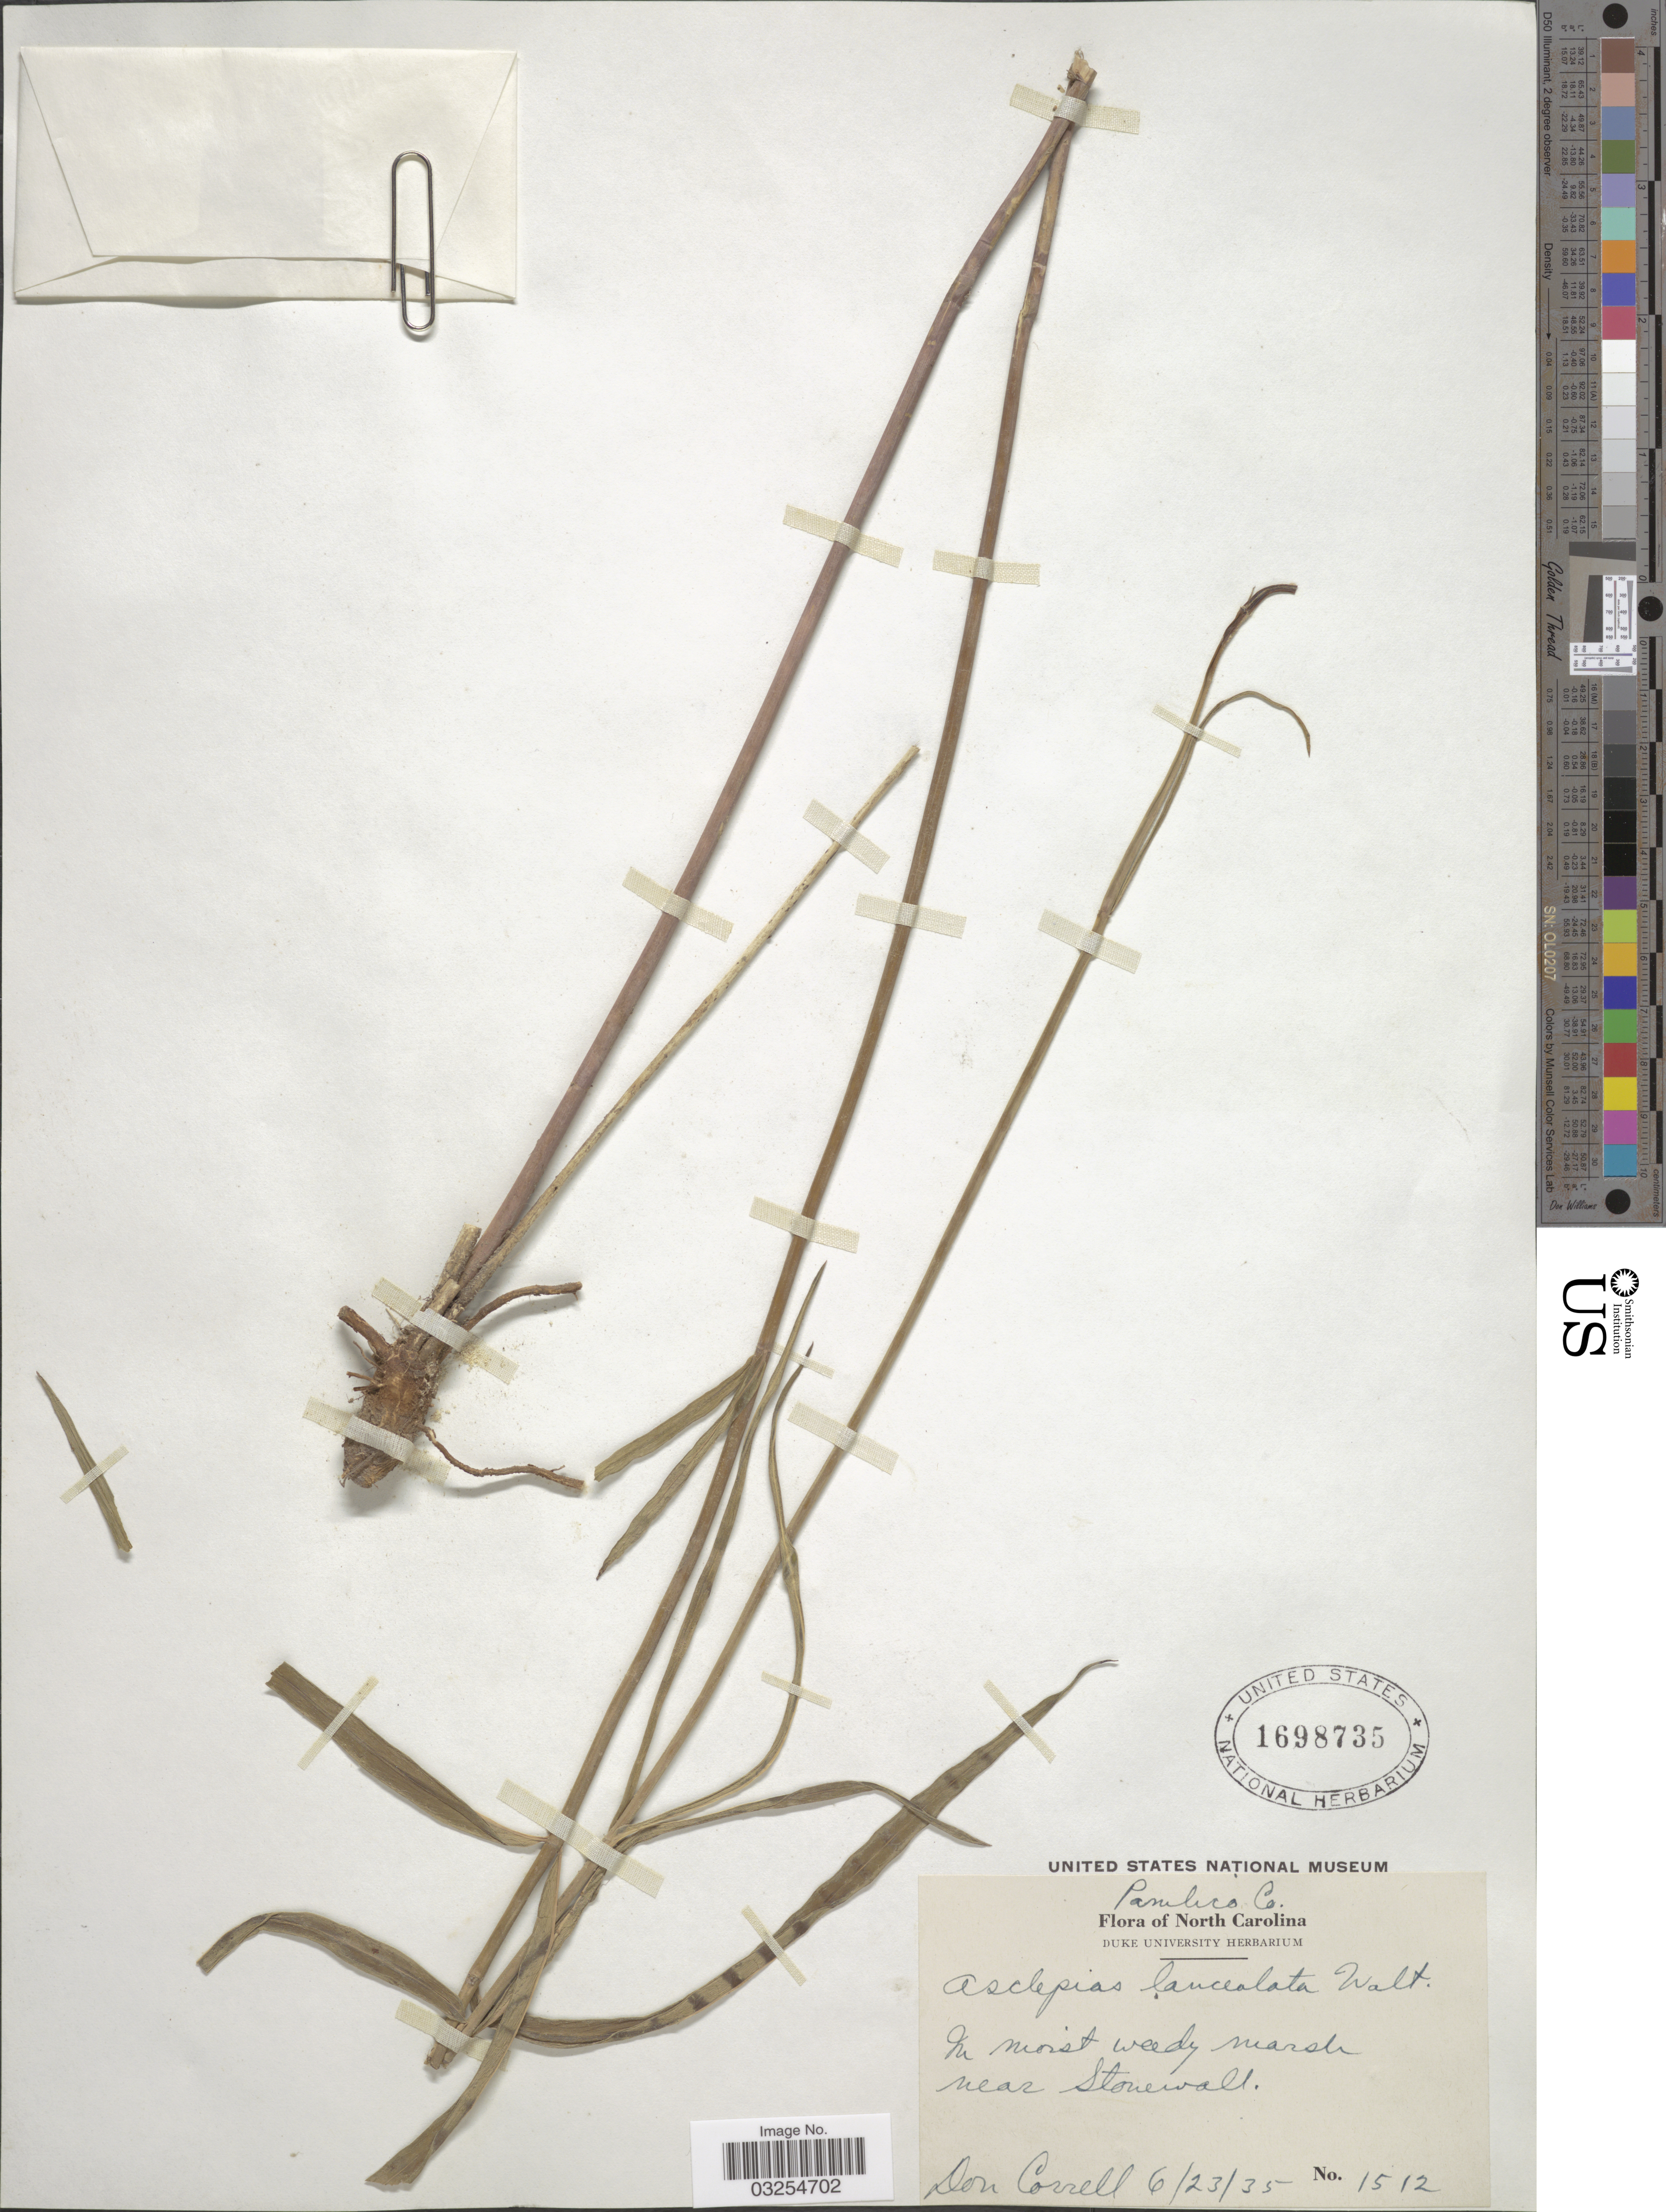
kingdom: Plantae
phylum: Tracheophyta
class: Magnoliopsida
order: Gentianales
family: Apocynaceae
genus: Asclepias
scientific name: Asclepias lanceolata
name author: Walter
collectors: D. S. Correll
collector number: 1512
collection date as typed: Transcribed d/m/y: 23/6/35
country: United States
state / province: North Carolina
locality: Pamlico Co. In moist weedy marsh near Stonewall.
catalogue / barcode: US 1698735